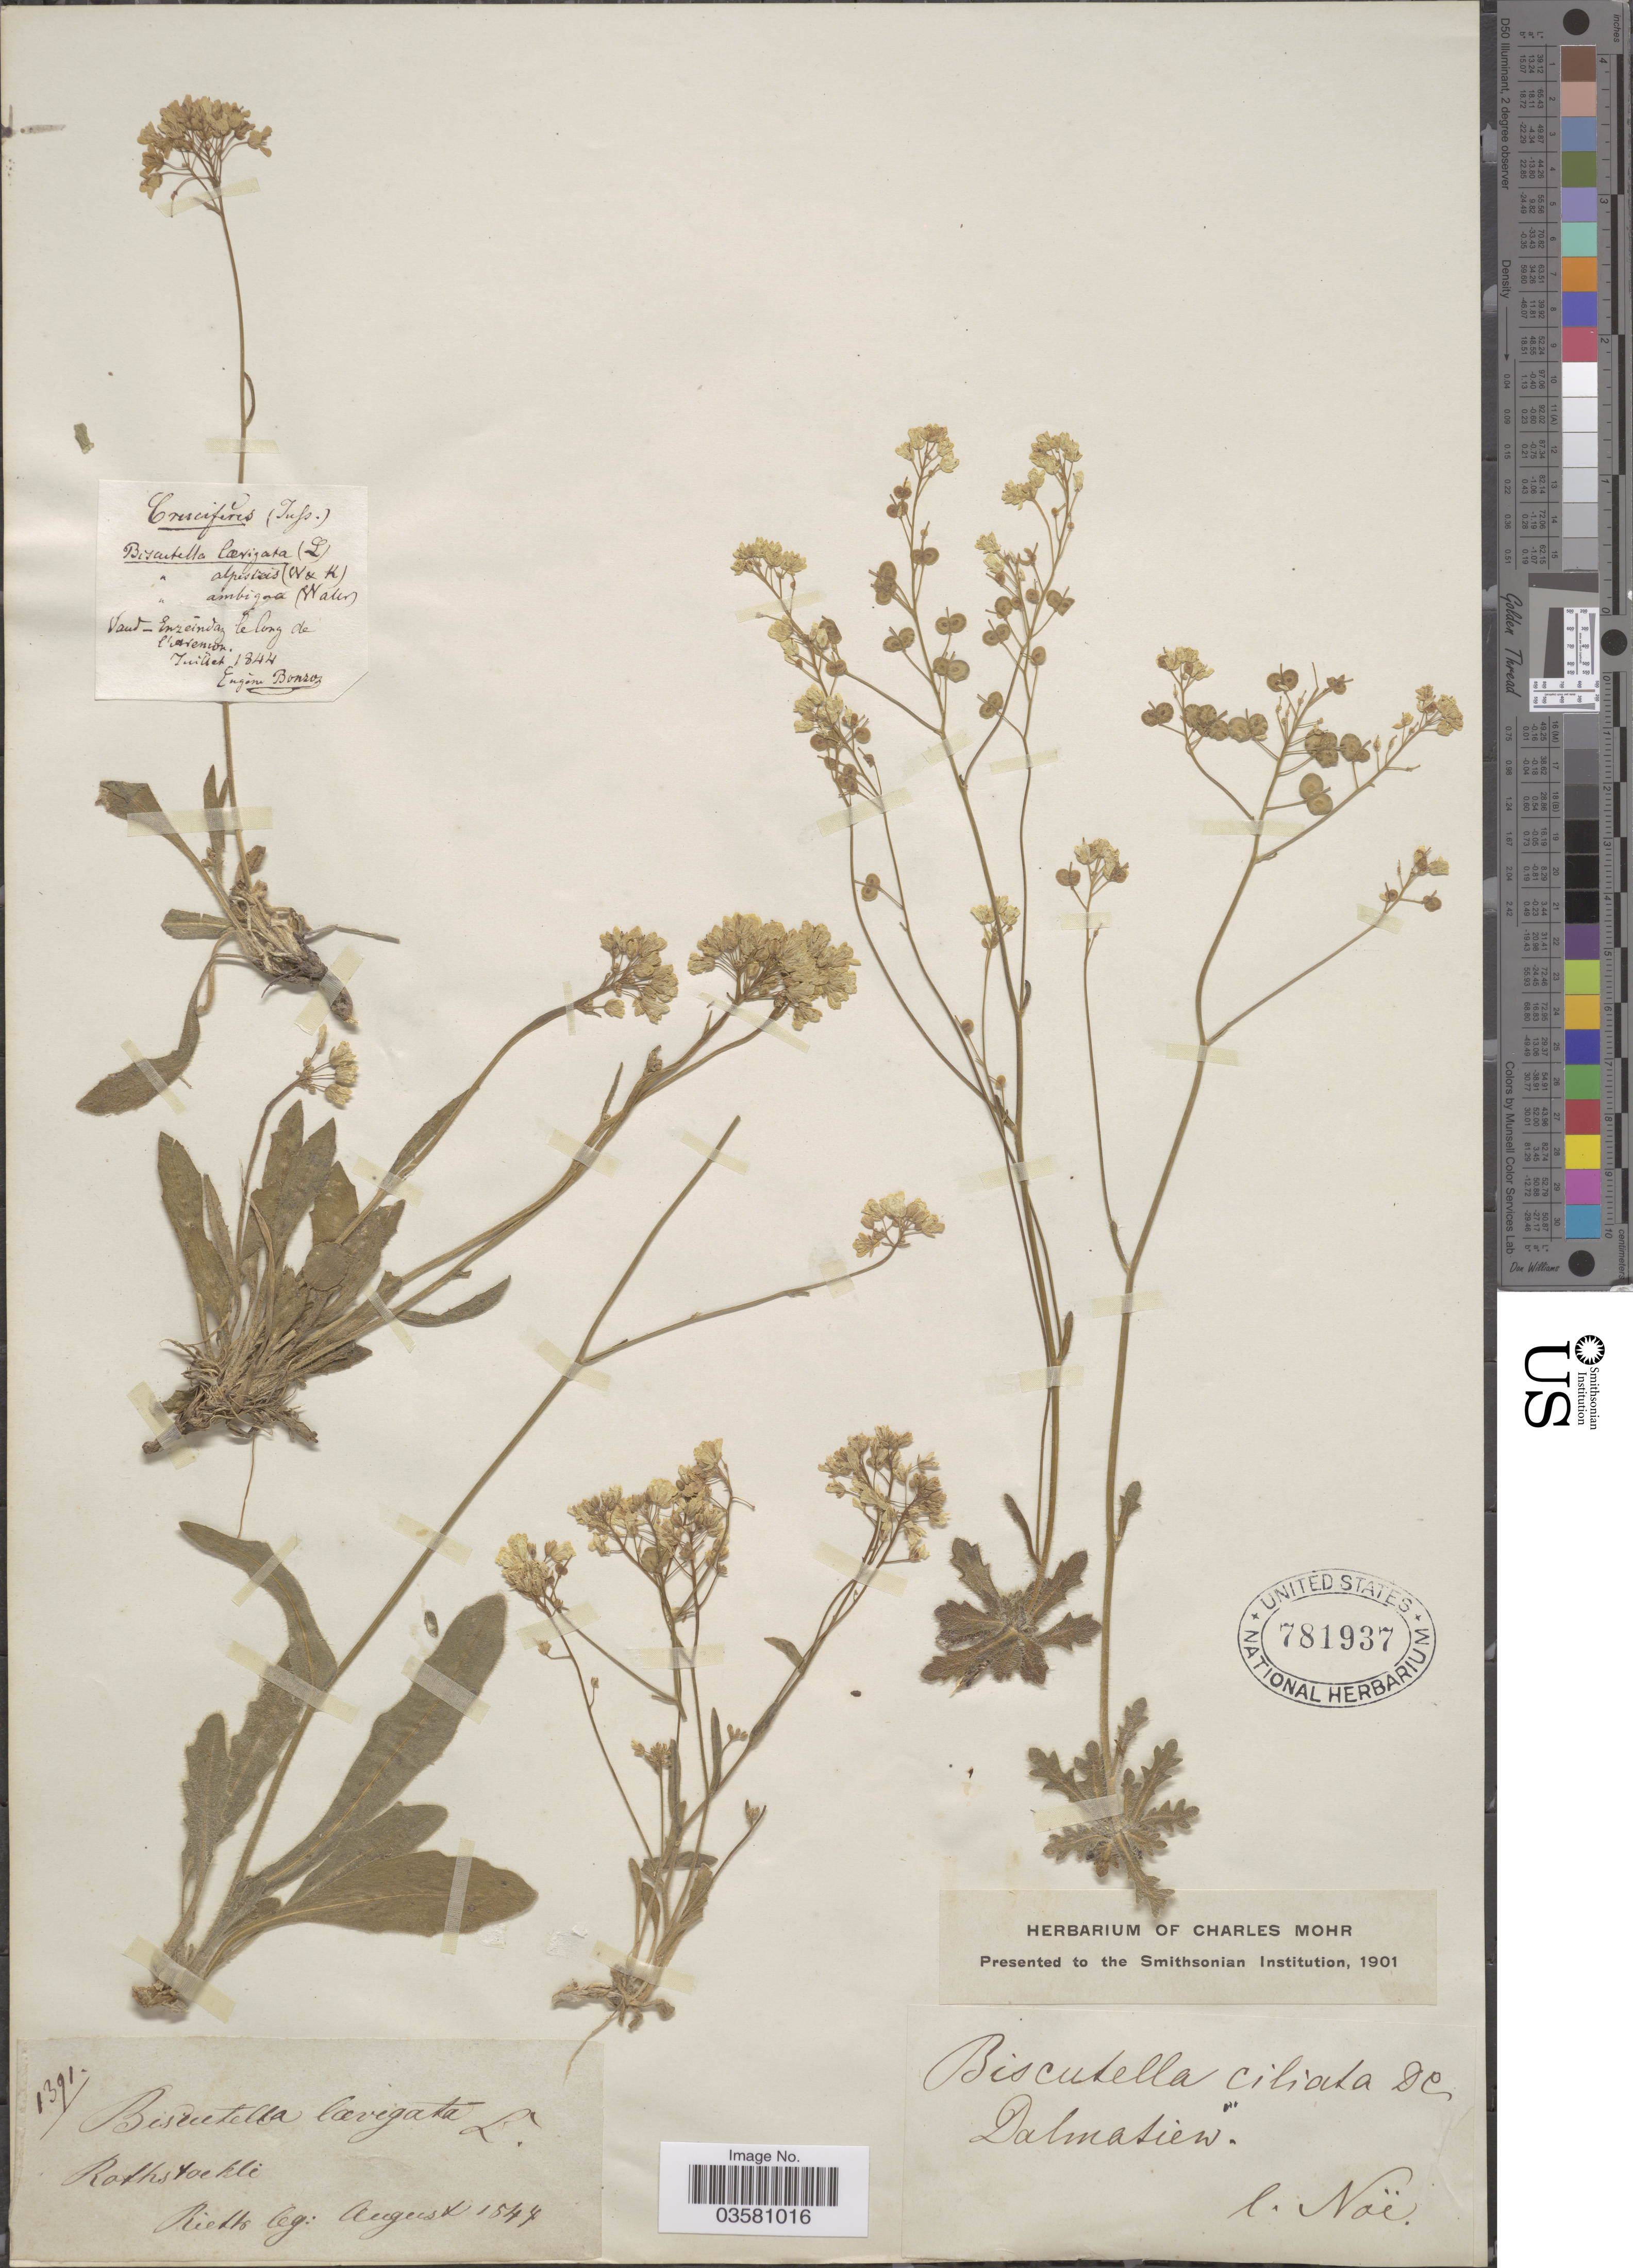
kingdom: Plantae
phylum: Tracheophyta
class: Magnoliopsida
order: Brassicales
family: Brassicaceae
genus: Biscutella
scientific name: Biscutella ciliata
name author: DC.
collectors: -. Rieth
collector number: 1391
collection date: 1844-08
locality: Roths [illegible text]oekli. [interpreted] Dalmatien [unsure placement].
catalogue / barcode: US 781937